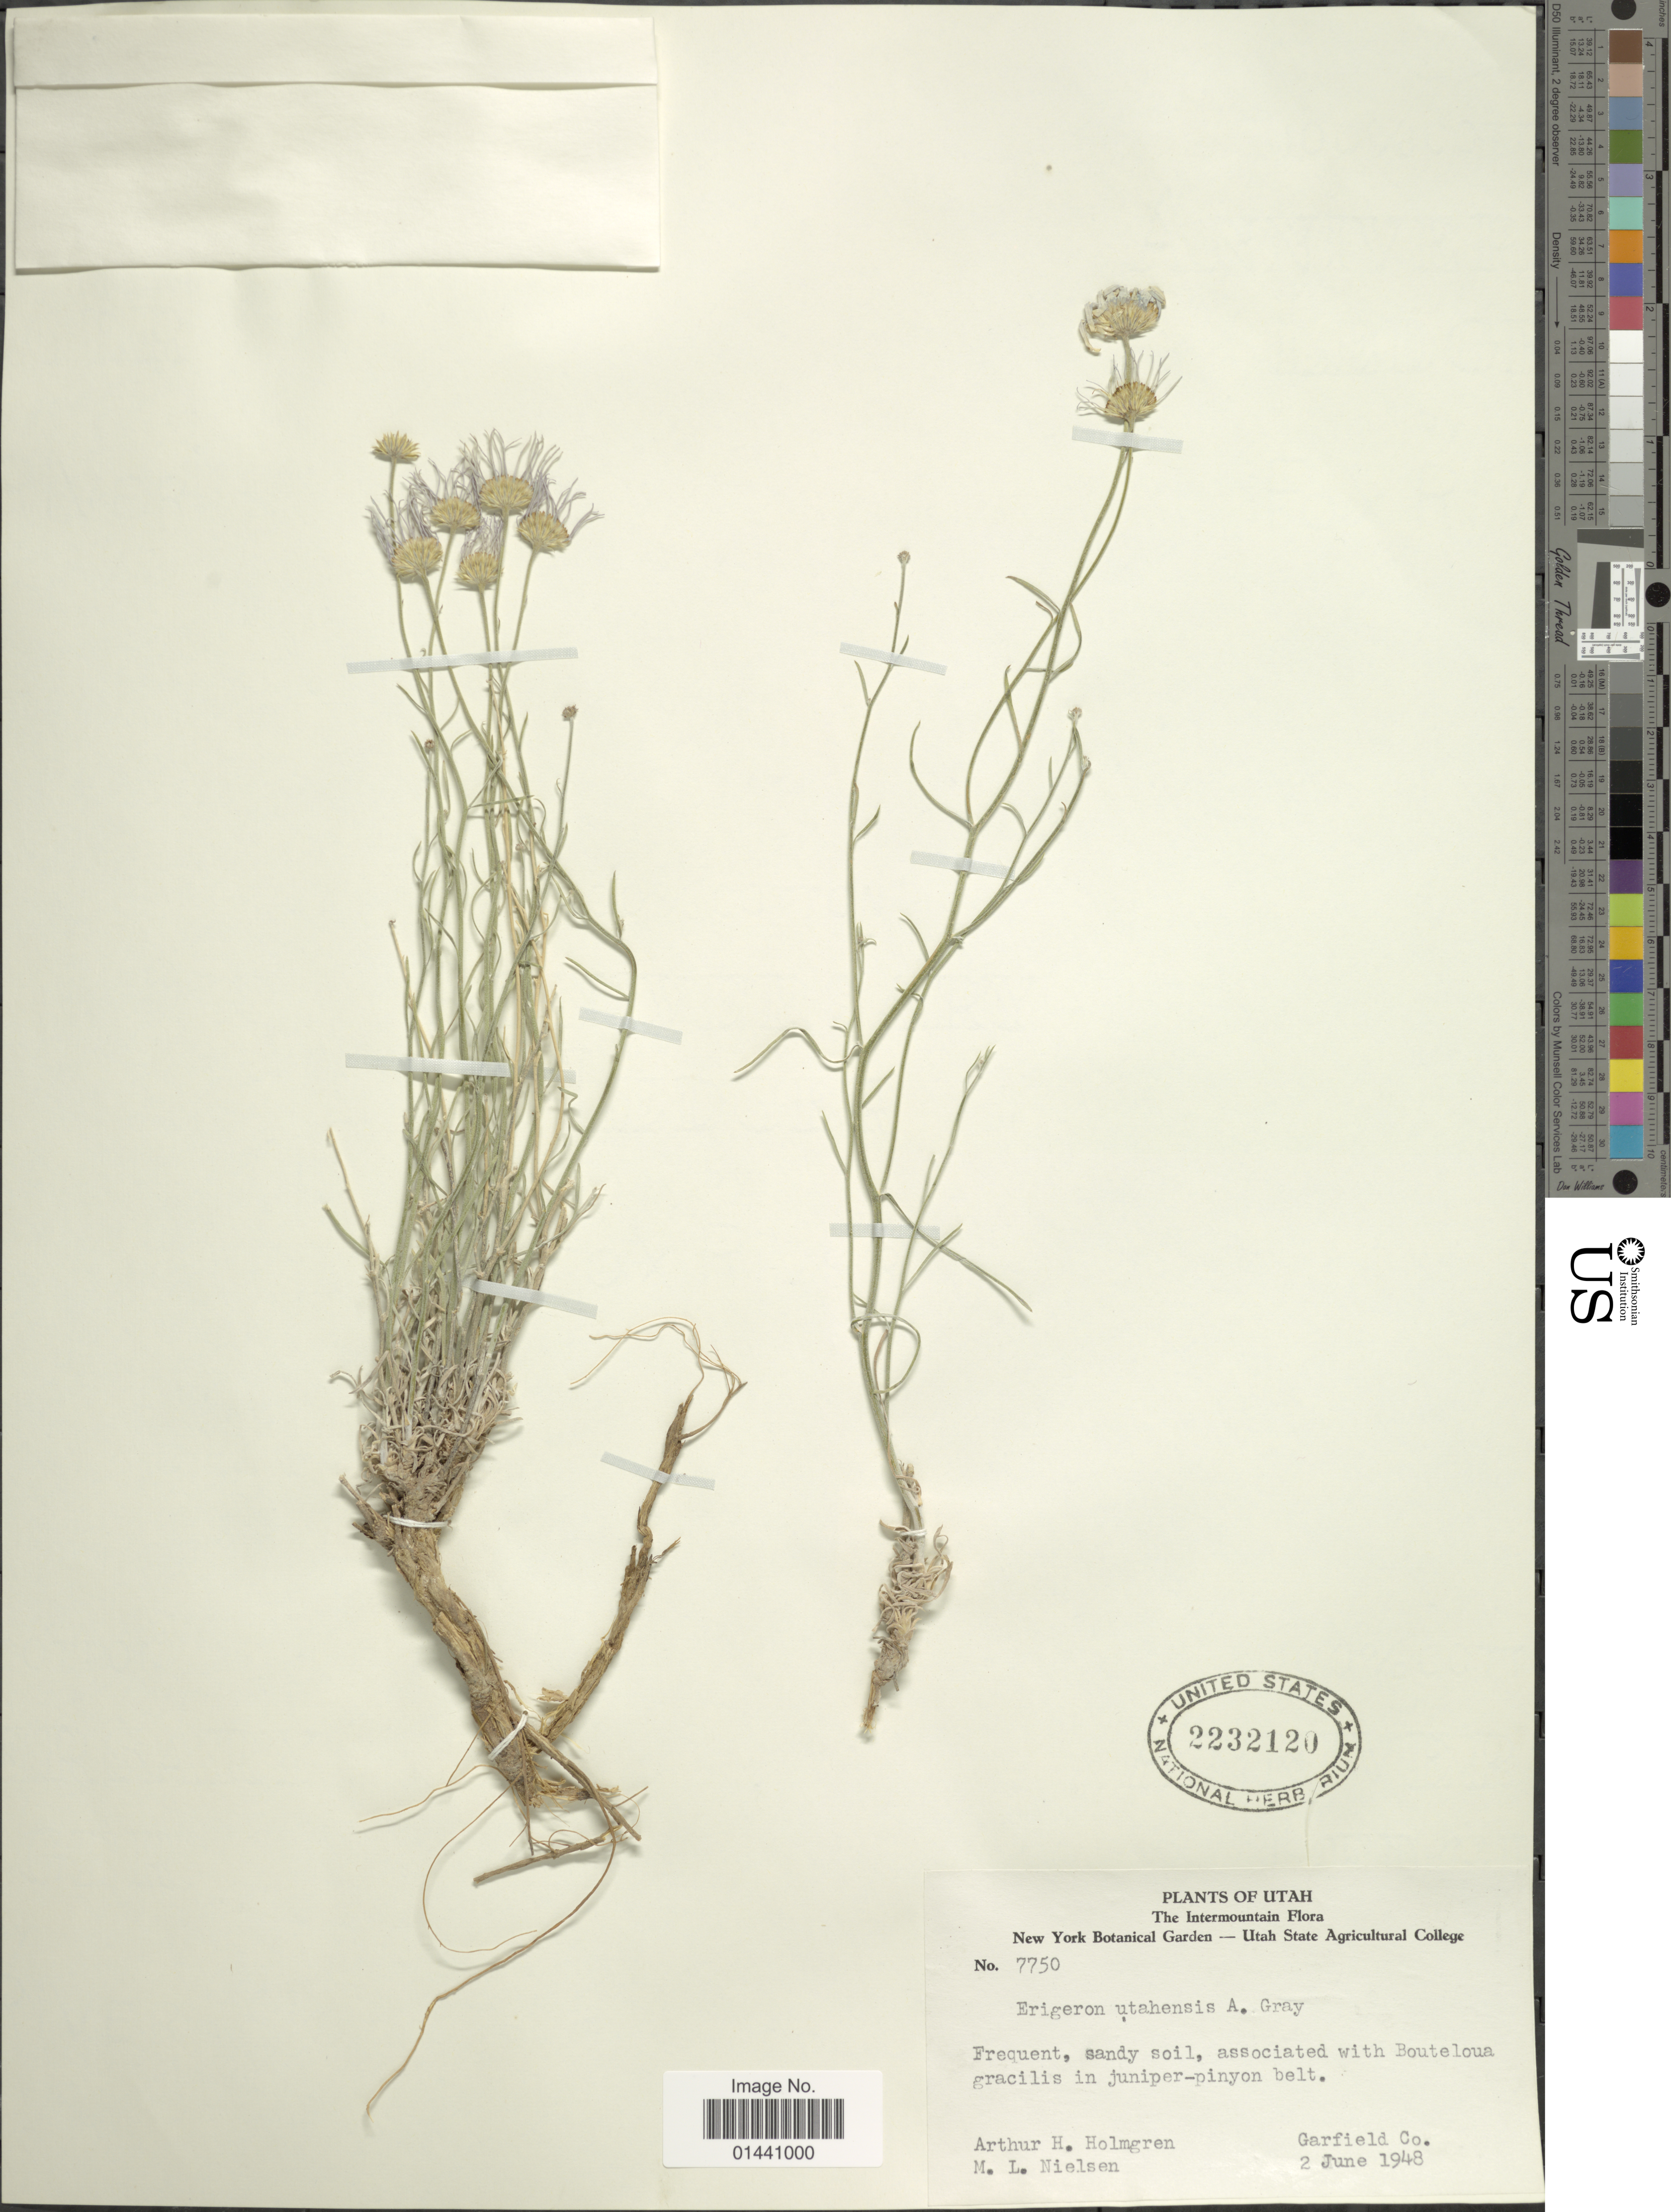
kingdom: Plantae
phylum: Tracheophyta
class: Magnoliopsida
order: Asterales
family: Asteraceae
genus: Erigeron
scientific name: Erigeron utahensis var. tetrapleuris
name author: (A. Gray) Cronq.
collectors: A. H. Holmgren & M. Nielsen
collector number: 7750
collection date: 1948-06-02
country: United States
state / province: Utah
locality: Intermountain, frequent, sandy soil, associated with Bouloua gracilis in juniper-pinyon belt, Garfield Co.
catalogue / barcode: US 2232120